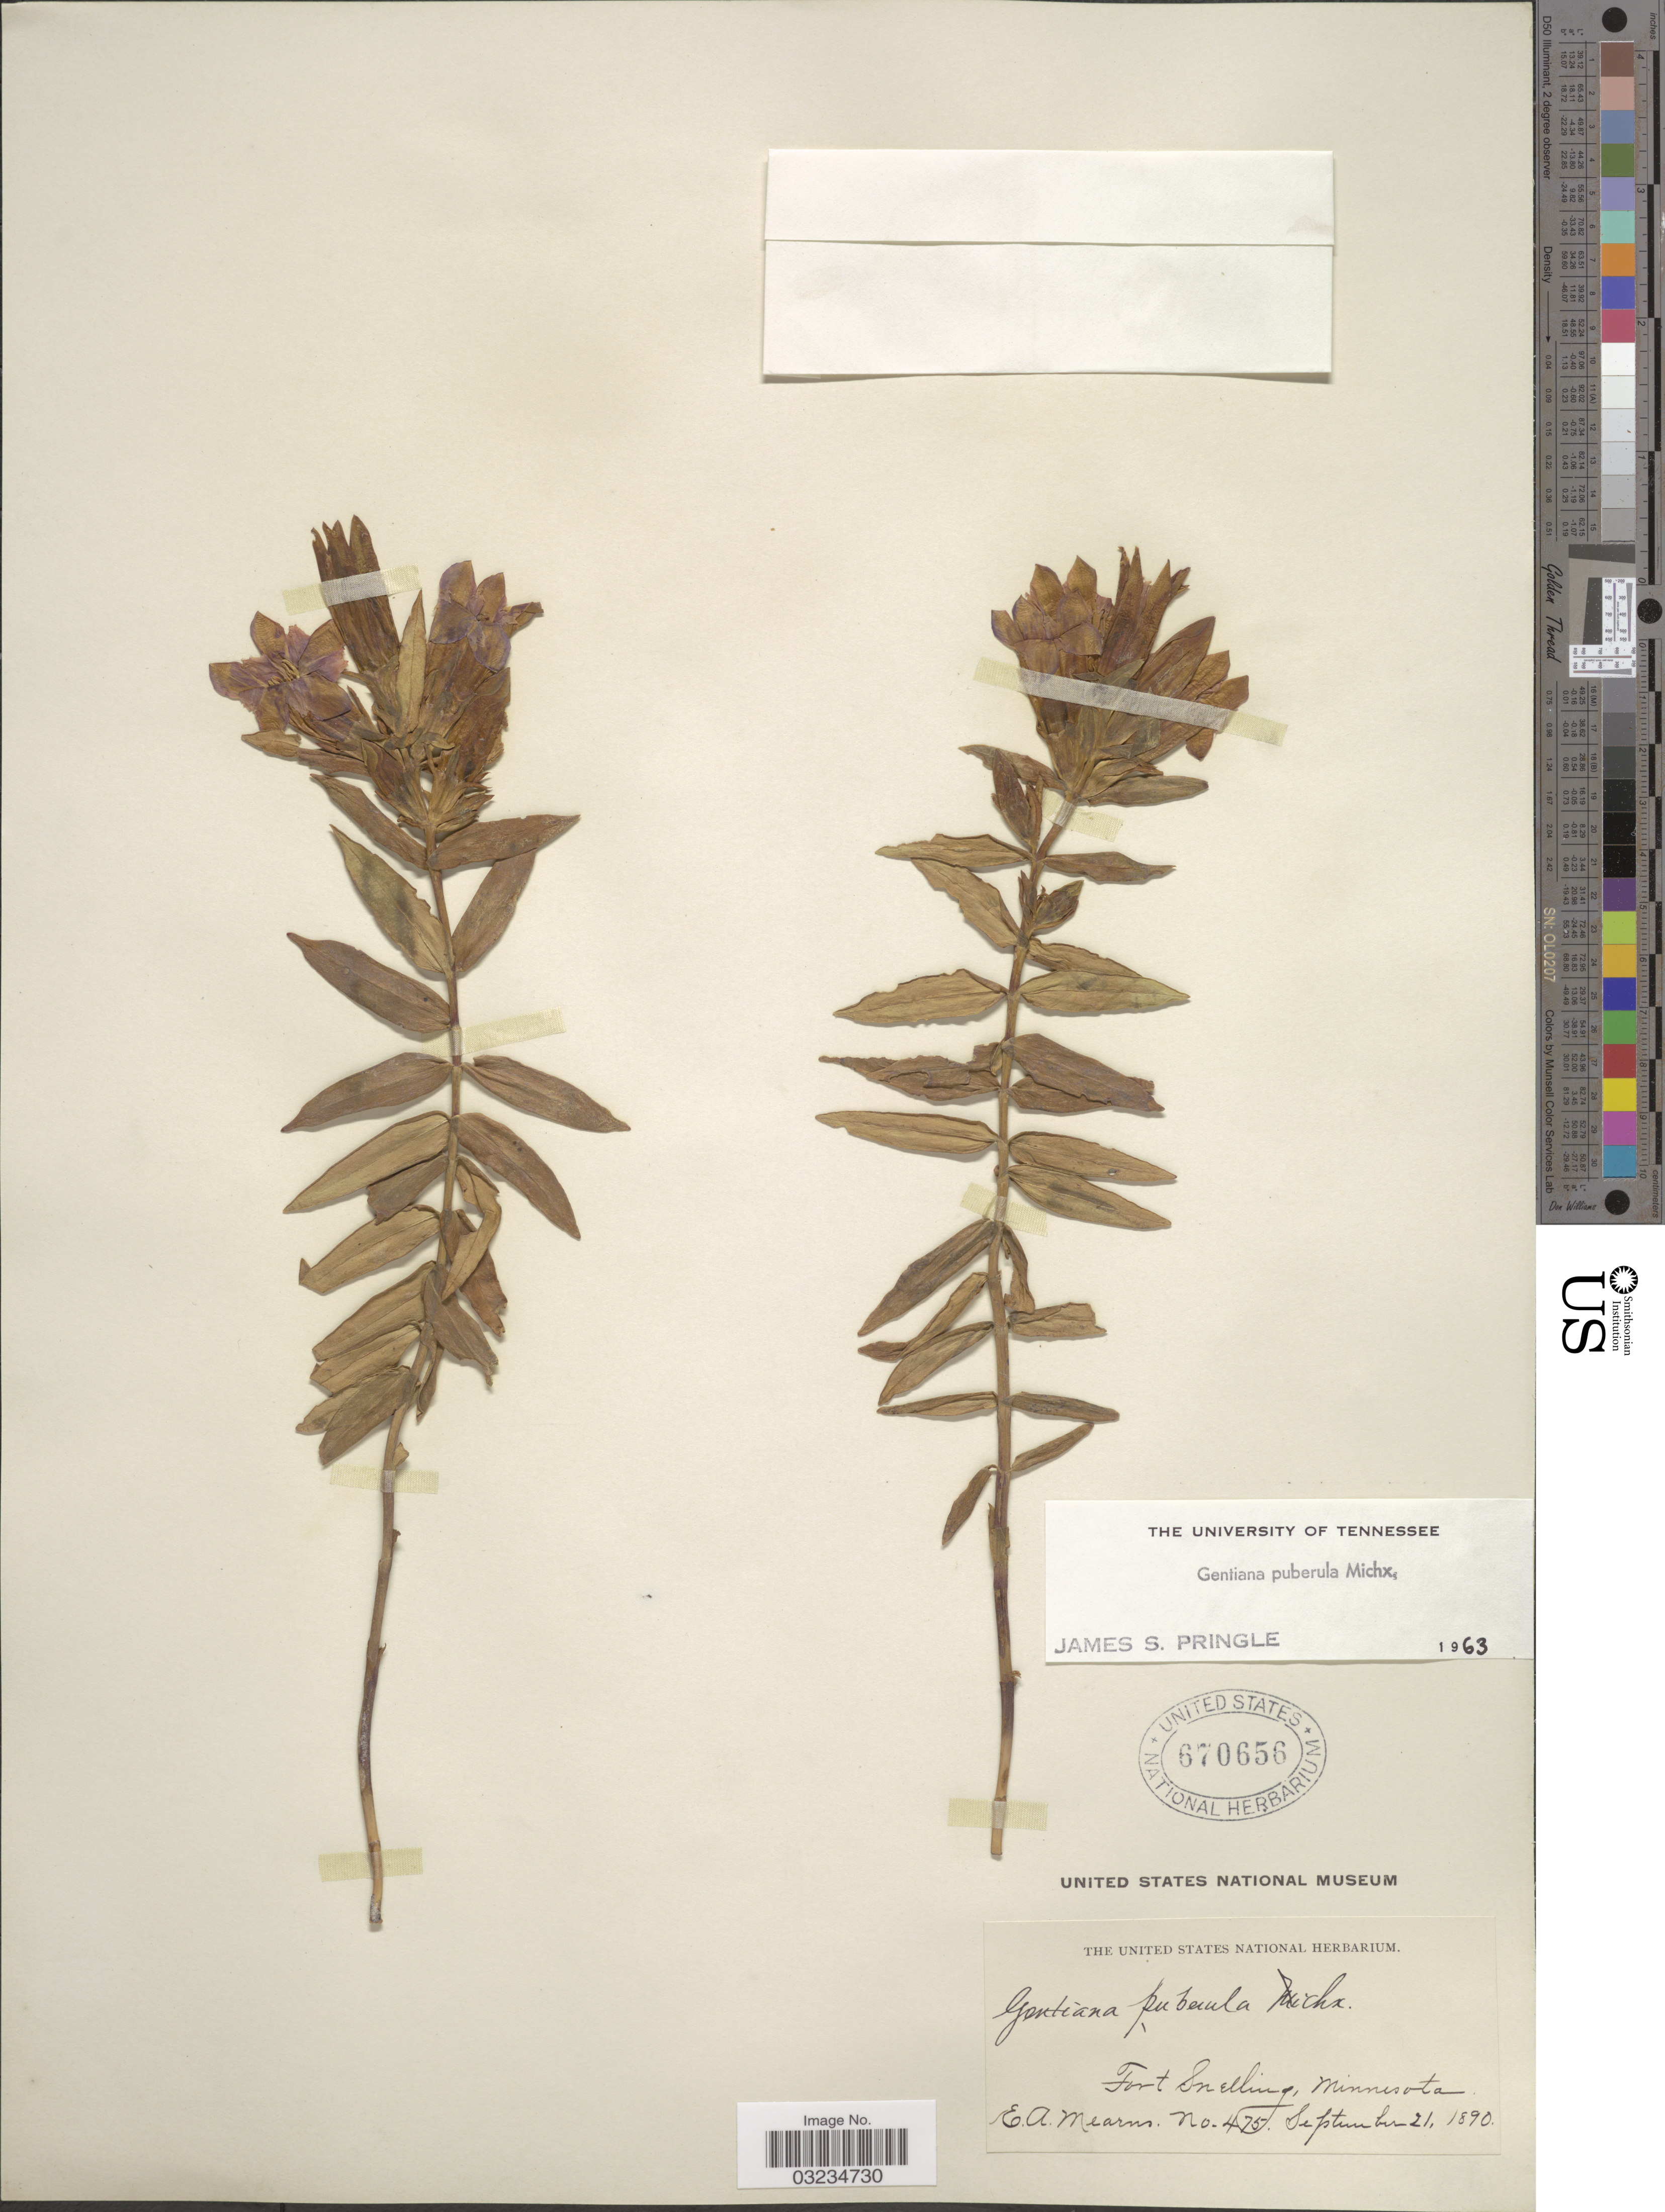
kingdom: Plantae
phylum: Tracheophyta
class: Magnoliopsida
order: Gentianales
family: Gentianaceae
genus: Gentiana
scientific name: Gentiana puberula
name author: Michx.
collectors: E. A. Mearns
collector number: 475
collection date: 1890-09-21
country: United States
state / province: Minnesota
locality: Fort Snelling.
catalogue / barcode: US 670656